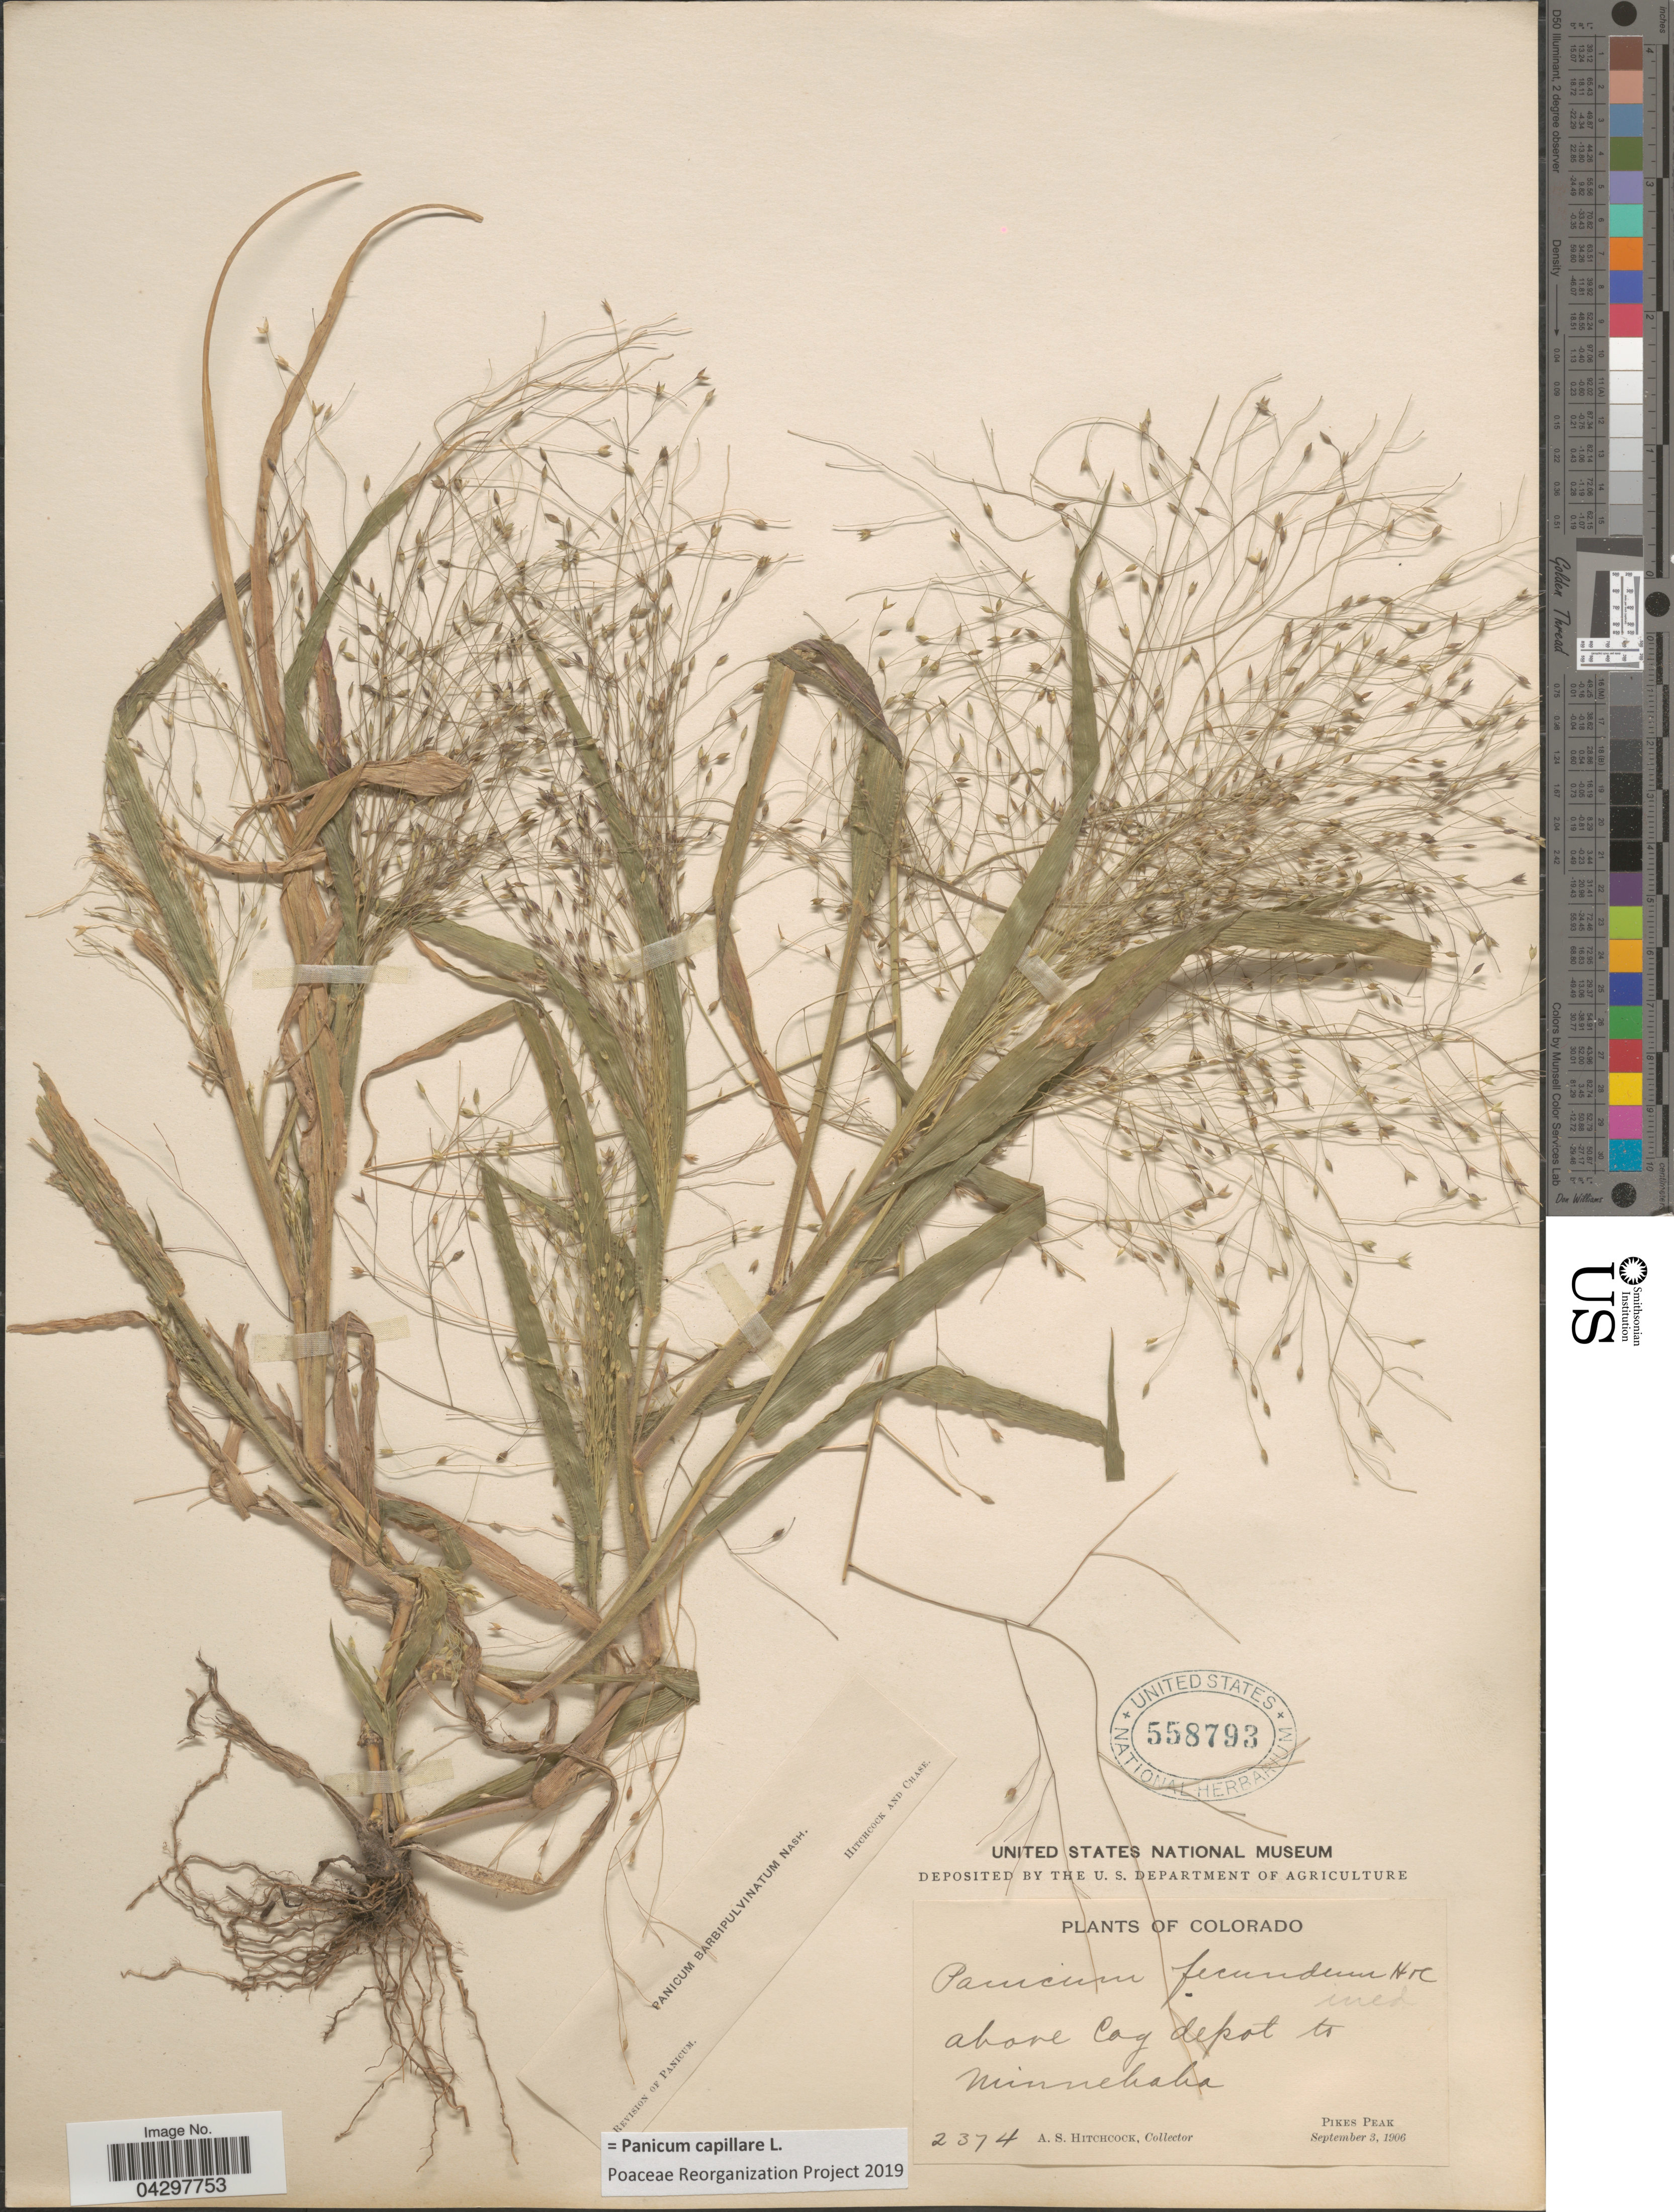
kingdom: Plantae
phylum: Tracheophyta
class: Liliopsida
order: Poales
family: Poaceae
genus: Panicum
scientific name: Panicum capillare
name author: L.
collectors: A. S. Hitchcock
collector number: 2374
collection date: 1906-09-03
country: United States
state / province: Colorado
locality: Above Cag depot to Minnehaha. Pikes Peak.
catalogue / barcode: US 558793